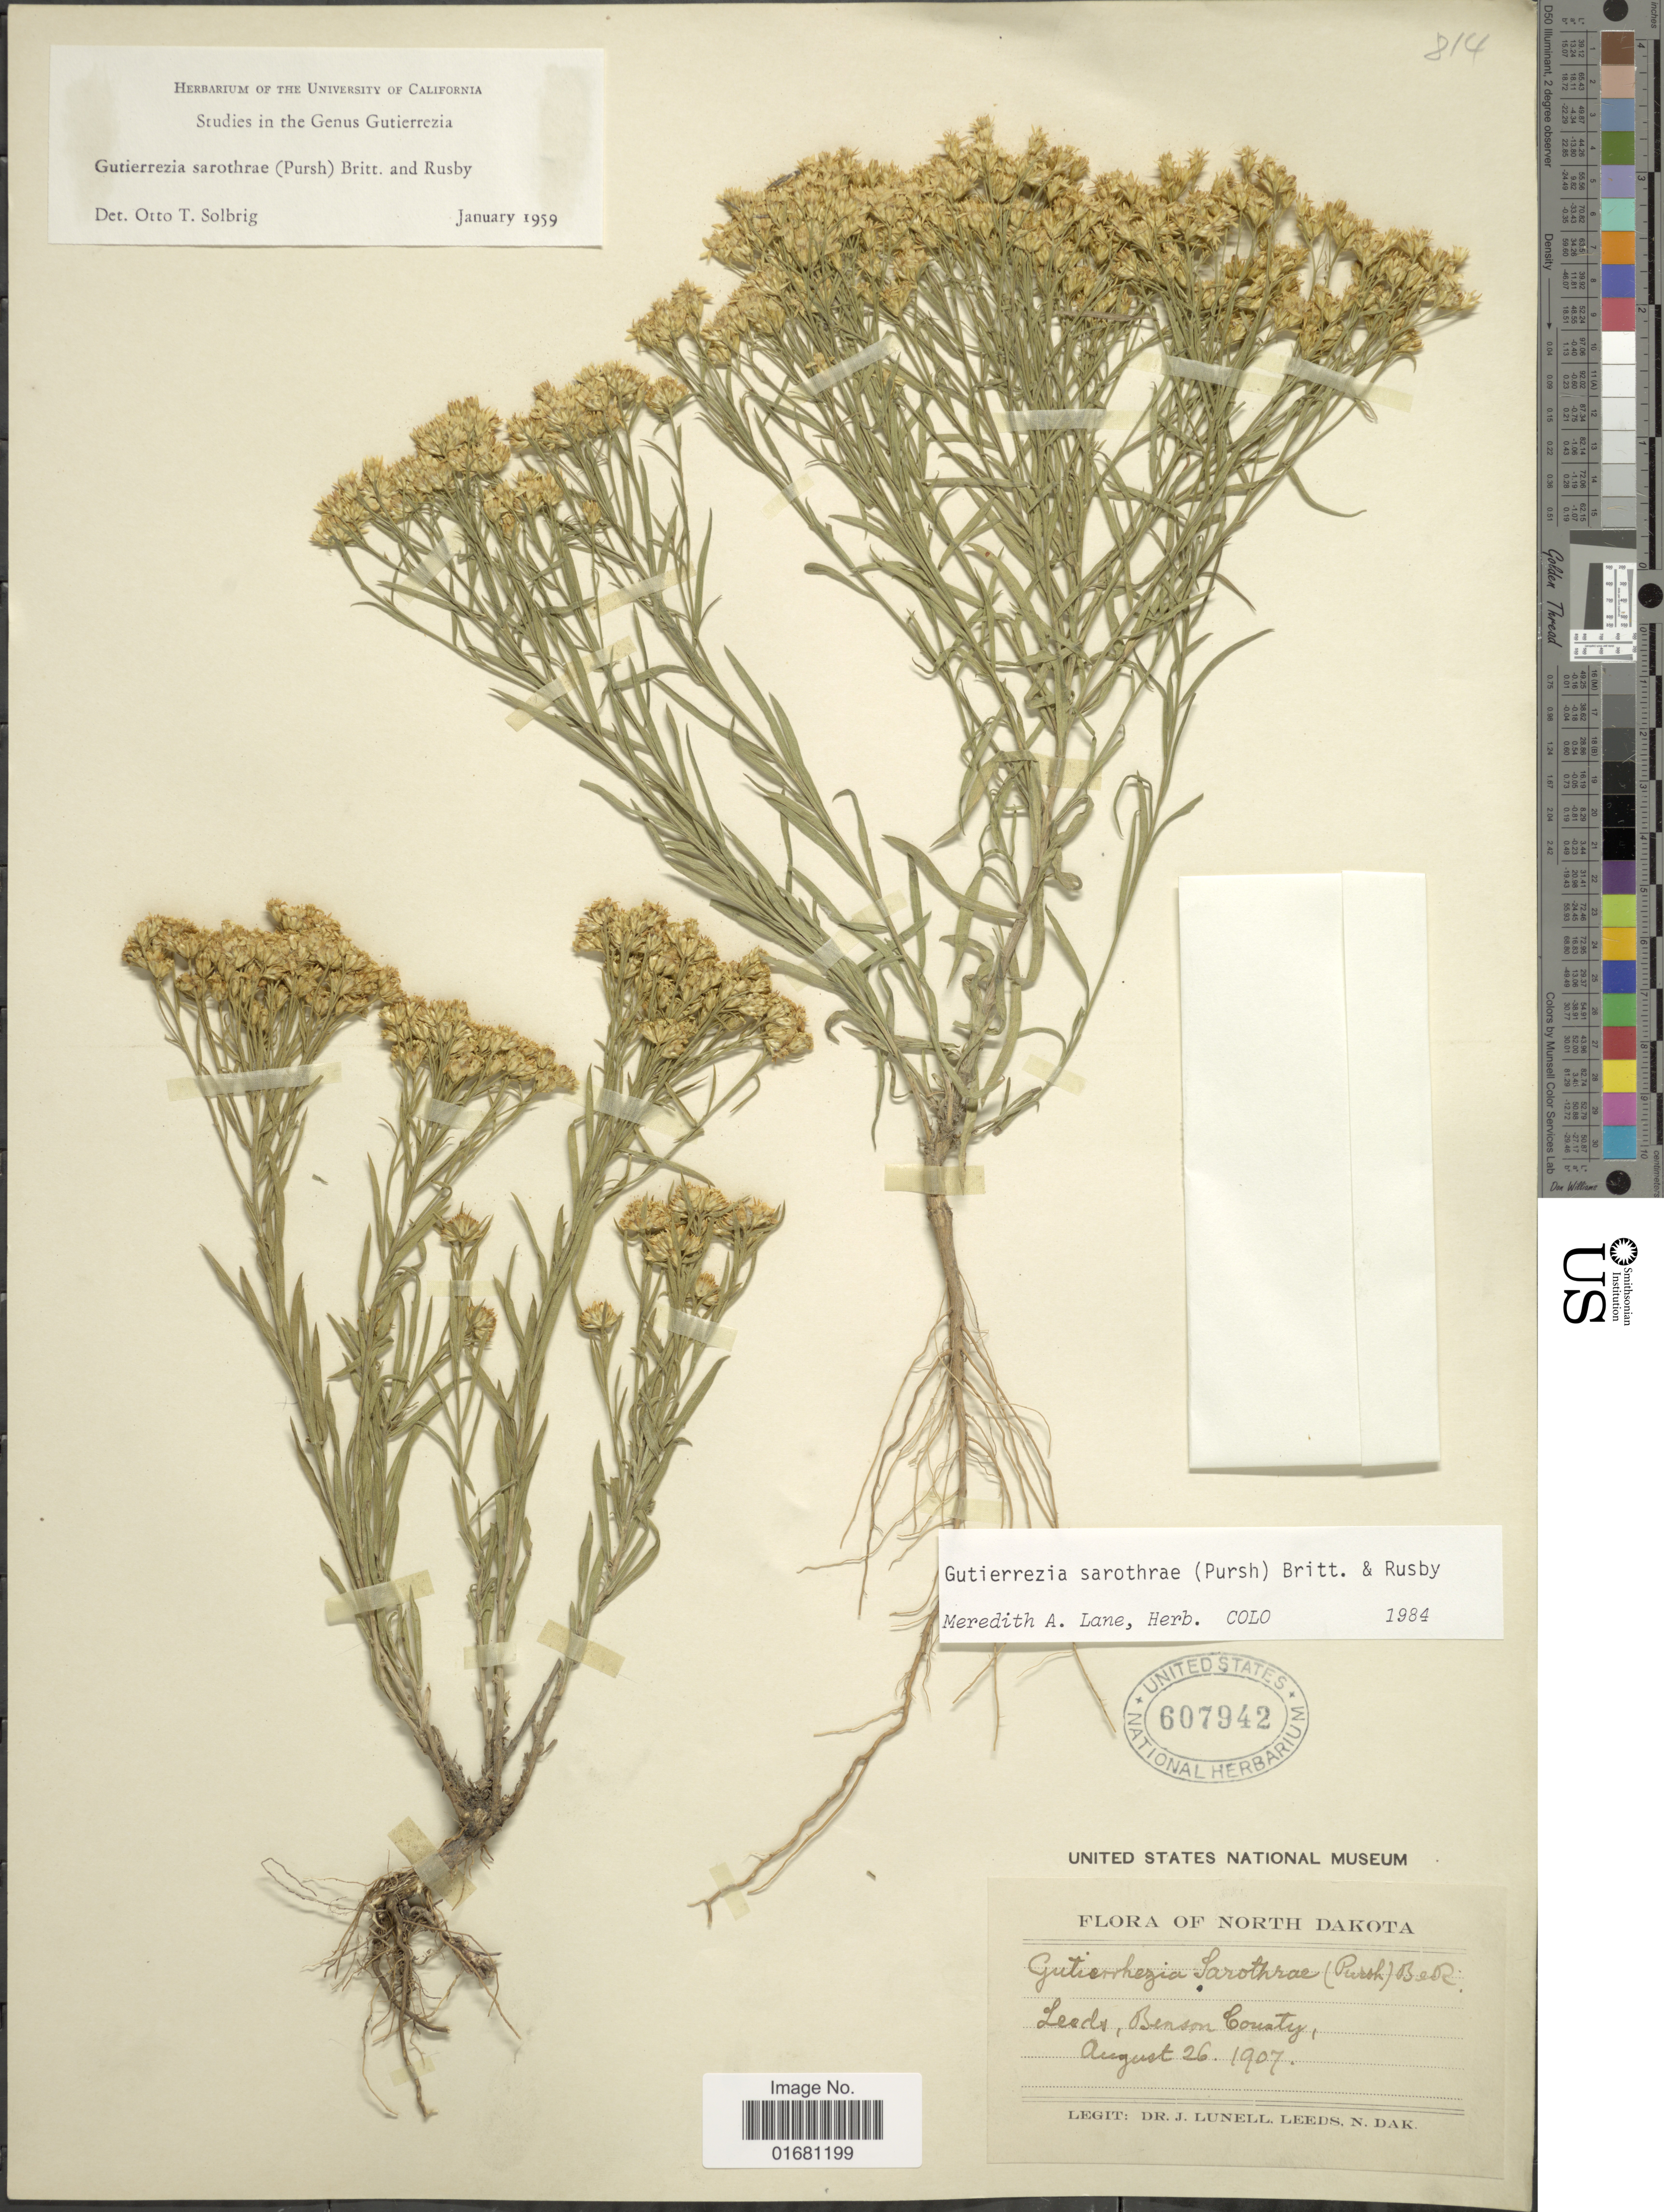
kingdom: Plantae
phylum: Tracheophyta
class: Magnoliopsida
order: Asterales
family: Asteraceae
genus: Gutierrezia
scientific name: Gutierrezia sarothrae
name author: (Pursh) Britton & Rusby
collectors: J. Lundell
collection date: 1907-08-26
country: United States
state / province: North Dakota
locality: Leeds, Benson County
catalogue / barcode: US 607942